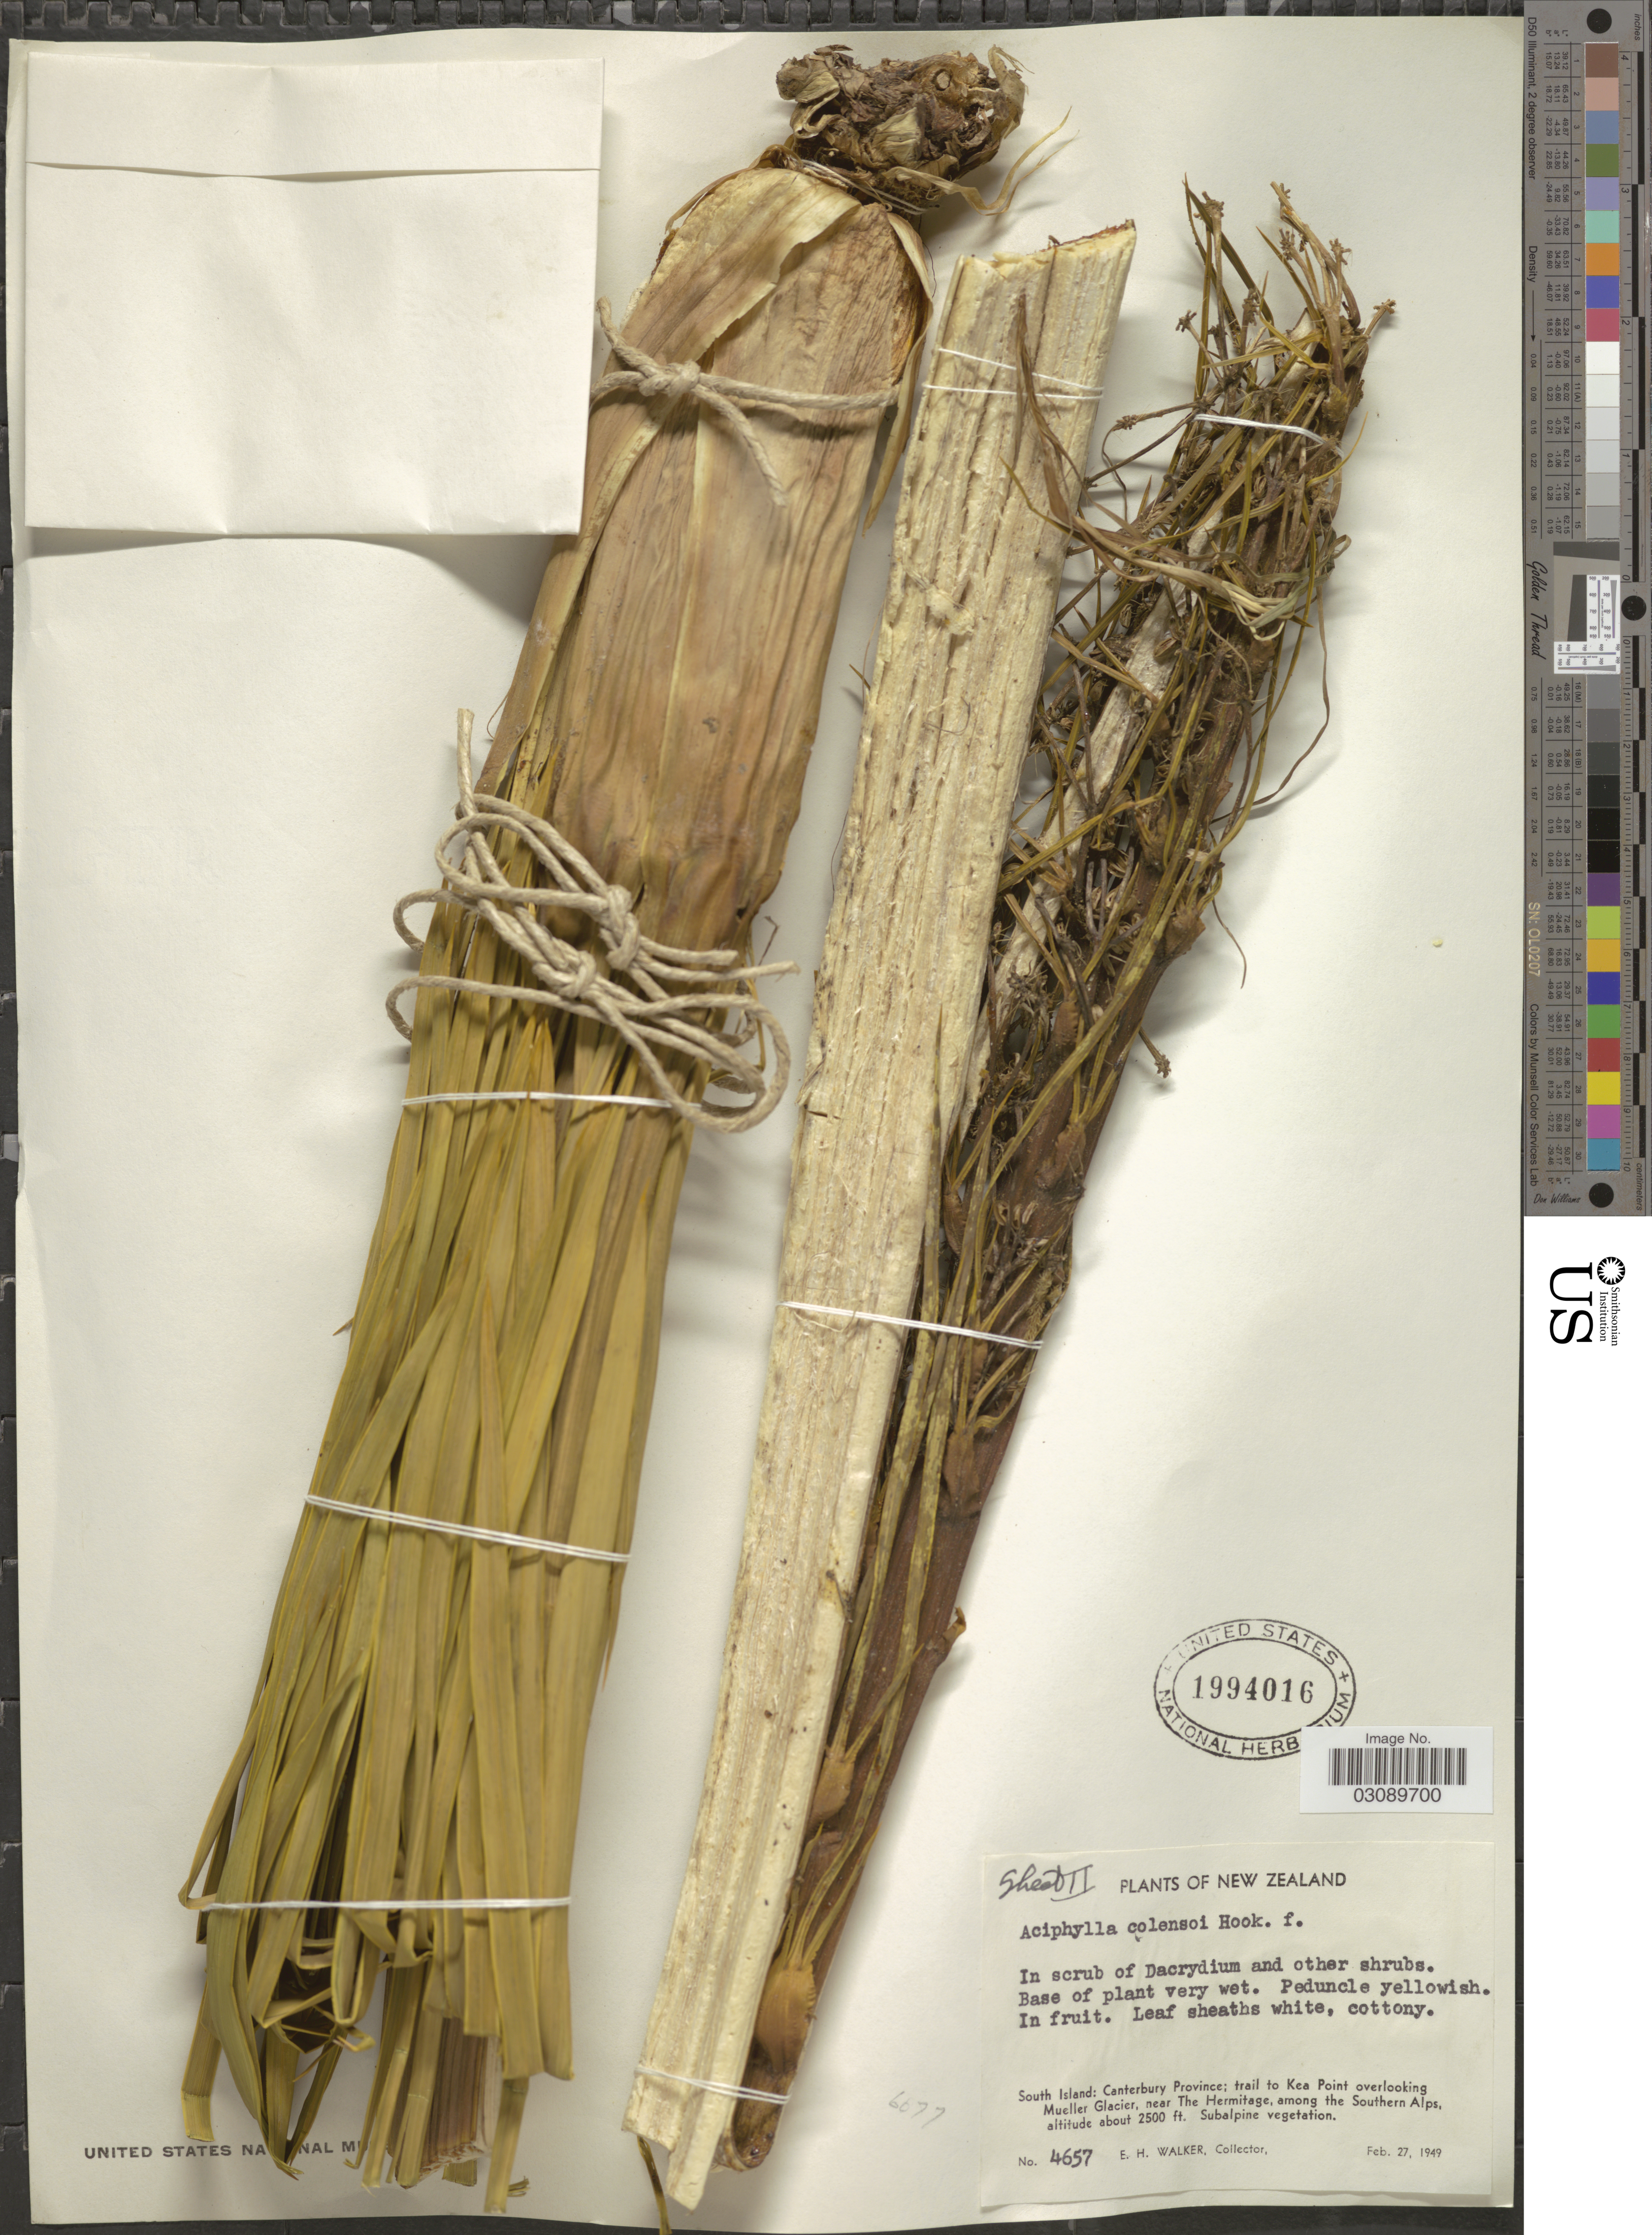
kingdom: Plantae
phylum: Tracheophyta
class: Magnoliopsida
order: Apiales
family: Apiaceae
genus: Aciphylla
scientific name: Aciphylla colensoi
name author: Hook. f.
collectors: E. H. Walker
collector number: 4657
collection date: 1949-02-27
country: New Zealand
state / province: Canterbury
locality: South Island; trail to Kea Point overlooking Mueller Glacier, near The Hermitage, among the Southern Alps. Subalpine vegetation.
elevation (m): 762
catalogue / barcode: US 1994016